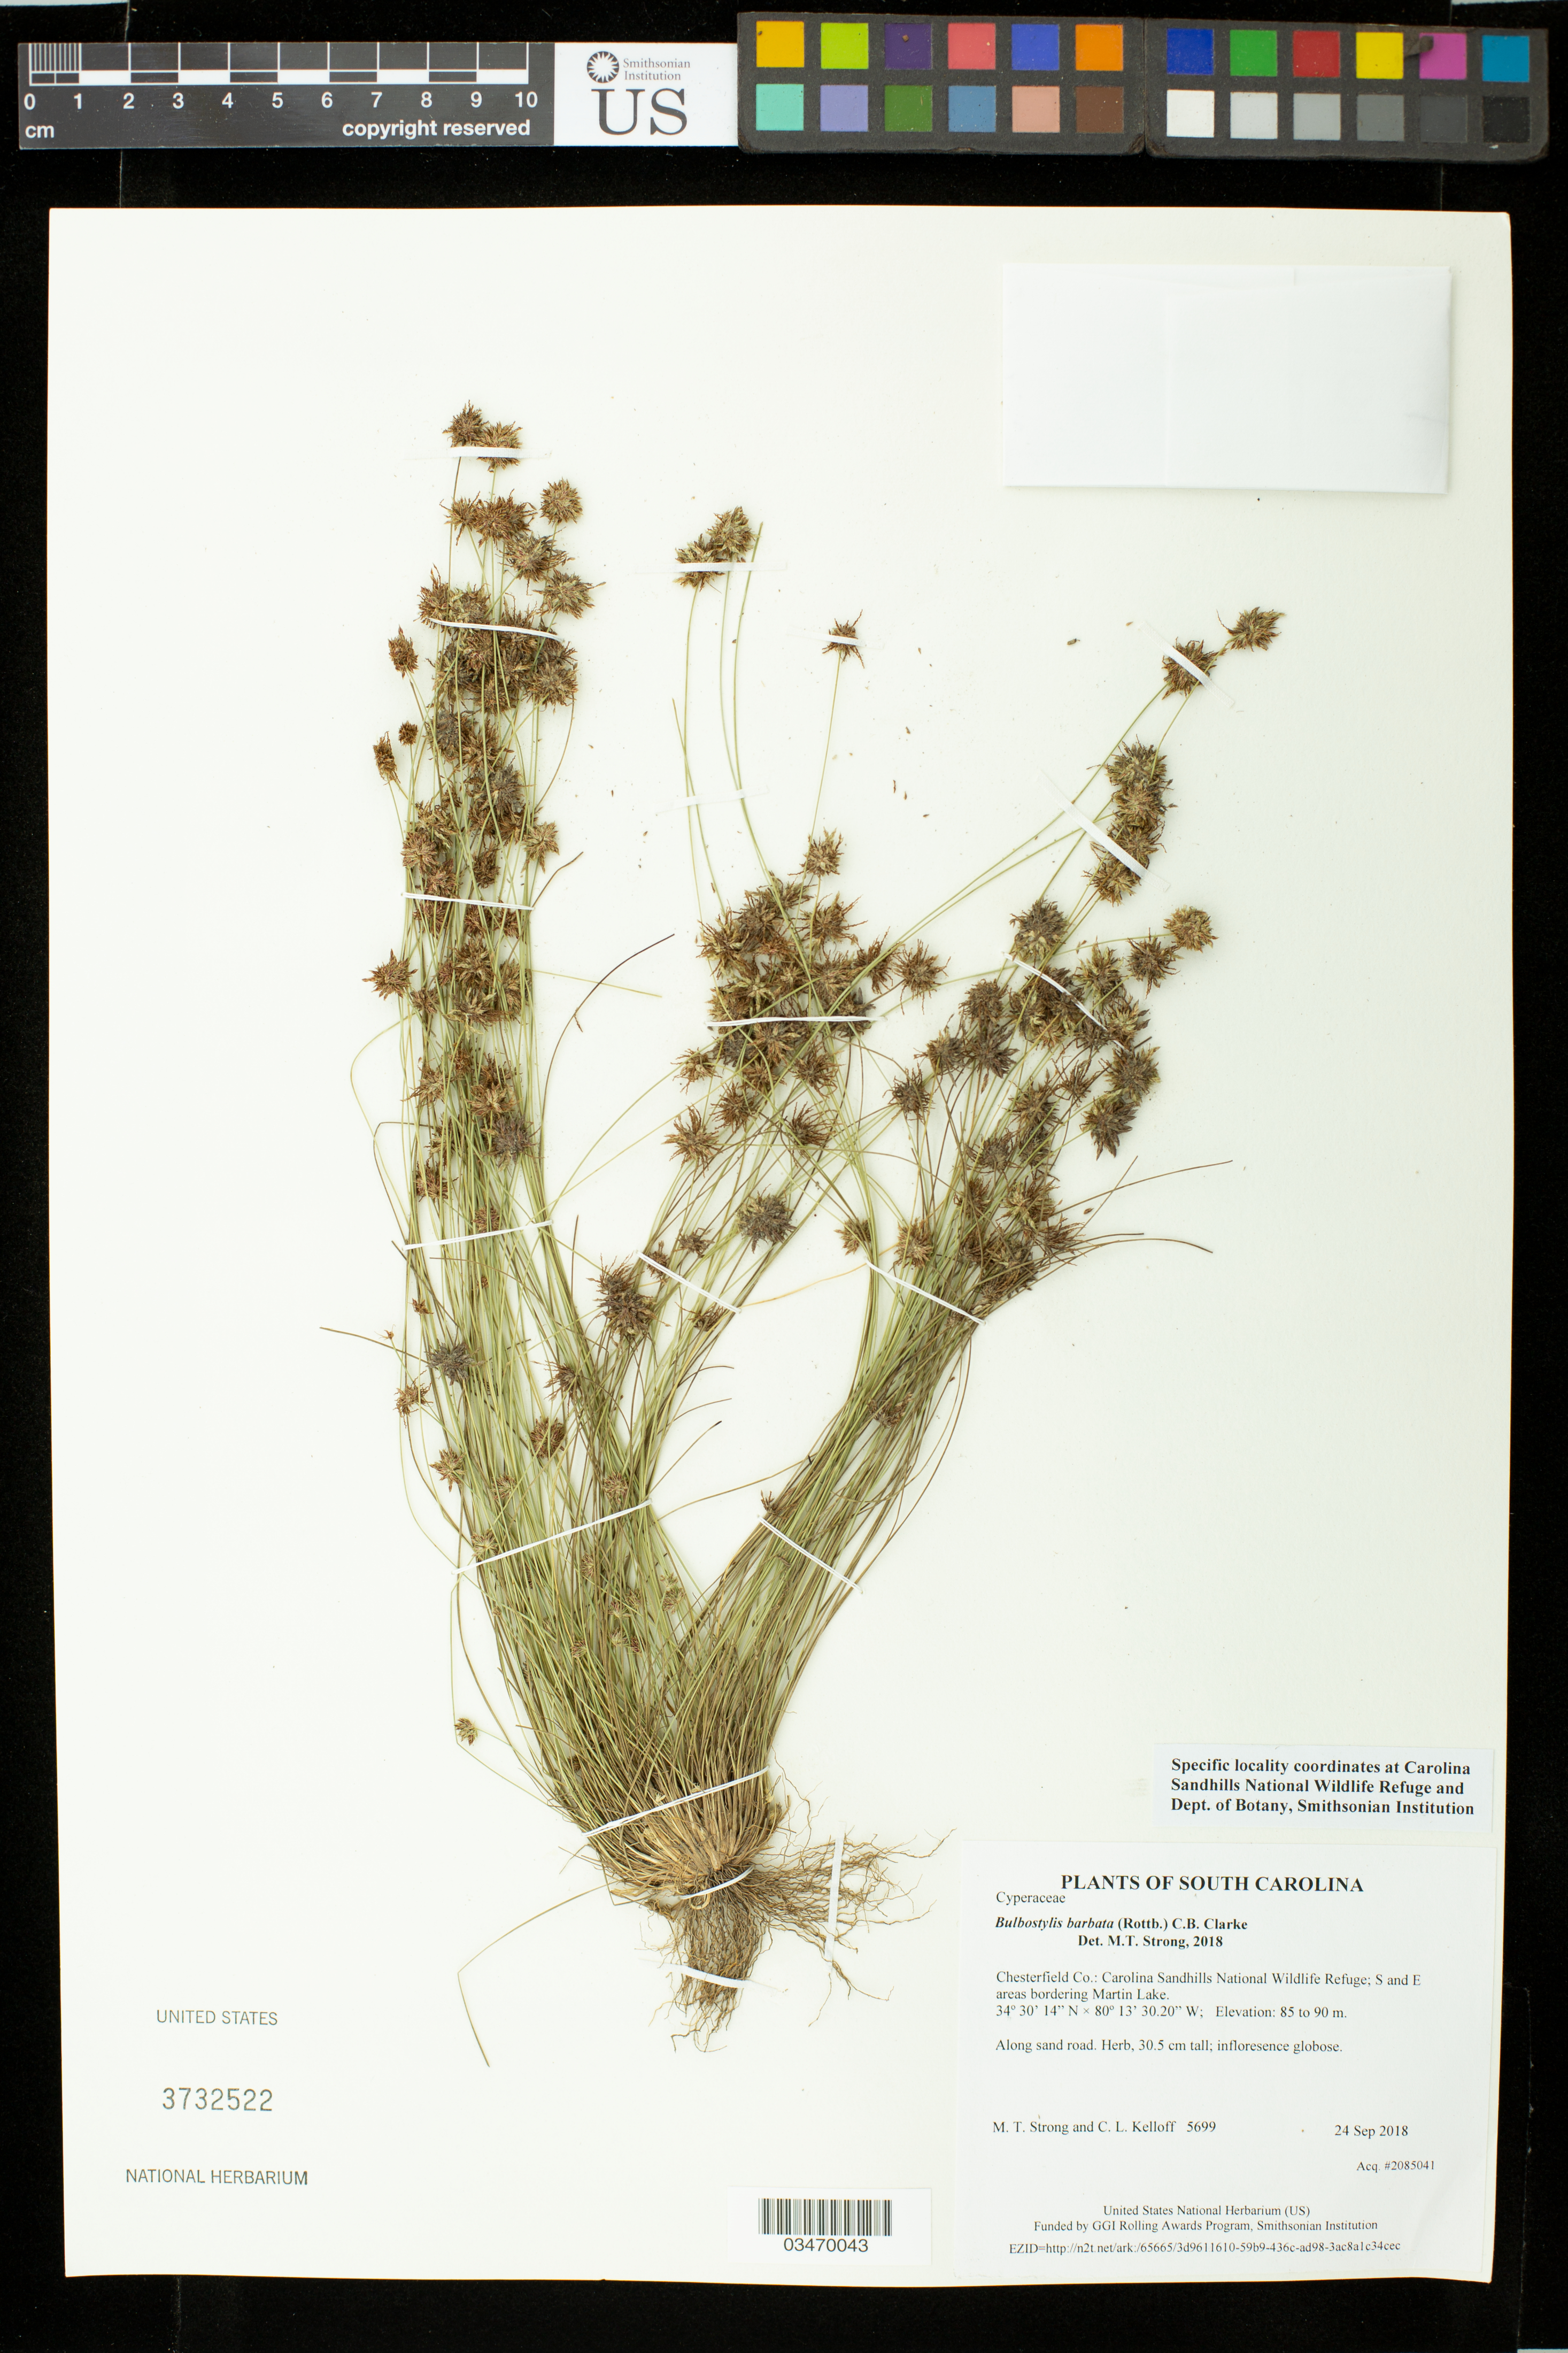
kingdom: Plantae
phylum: Tracheophyta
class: Liliopsida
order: Poales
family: Cyperaceae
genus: Bulbostylis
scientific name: Bulbostylis barbata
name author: (Rottb.) C.B. Clarke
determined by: Strong, M. T., (US), Smithsonian Institution - National Museum of Natural History (UNITED STATES)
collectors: M. T. Strong & C. L. Kelloff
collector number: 5699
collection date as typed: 24 Sep 2018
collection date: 2018-09-24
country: United States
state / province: South Carolina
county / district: Chesterfield Co.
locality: Carolina Sandhills National Wildlife Refuge; S and E areas bordering Martin Lake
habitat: Along sand road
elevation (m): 85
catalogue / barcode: US 3732522